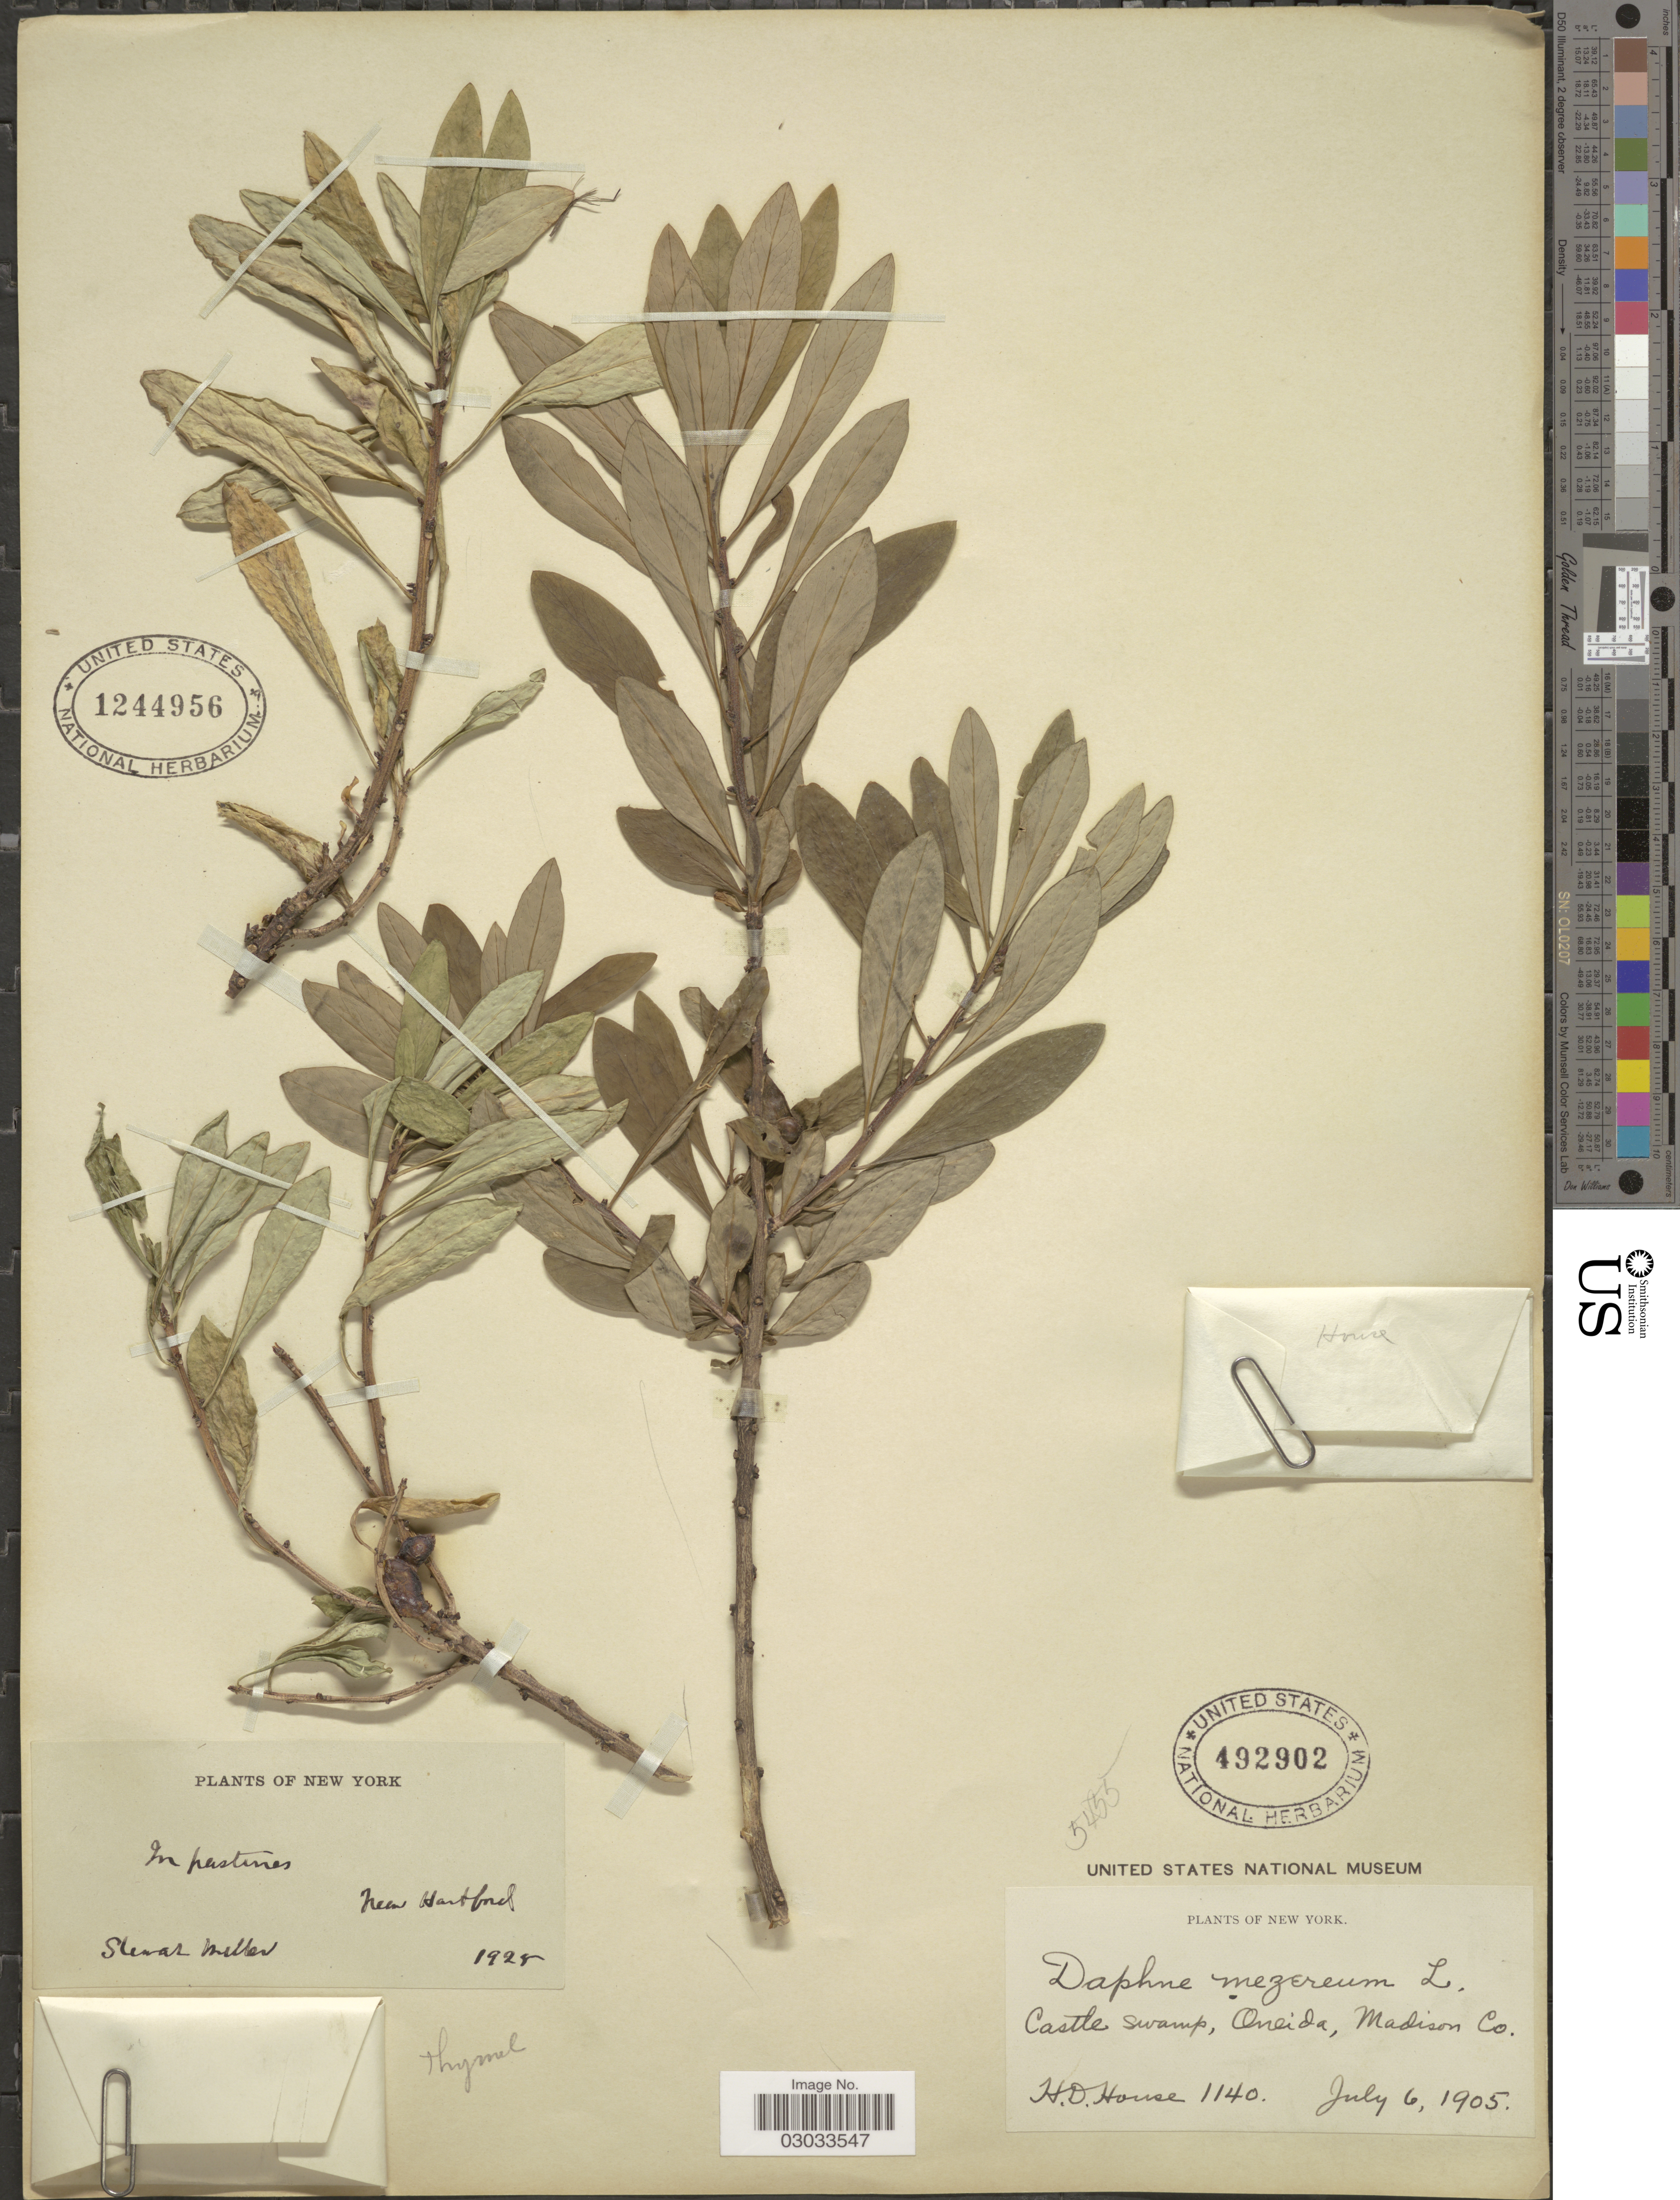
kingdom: Plantae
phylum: Tracheophyta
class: Magnoliopsida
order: Malvales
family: Thymelaeaceae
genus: Daphne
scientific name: Daphne mezereum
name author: L.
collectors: H. D. House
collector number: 1140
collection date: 1905-07-06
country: United States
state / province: New York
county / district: Oneida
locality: Castle swamp, Oneida, Madison Co.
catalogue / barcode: US 492902